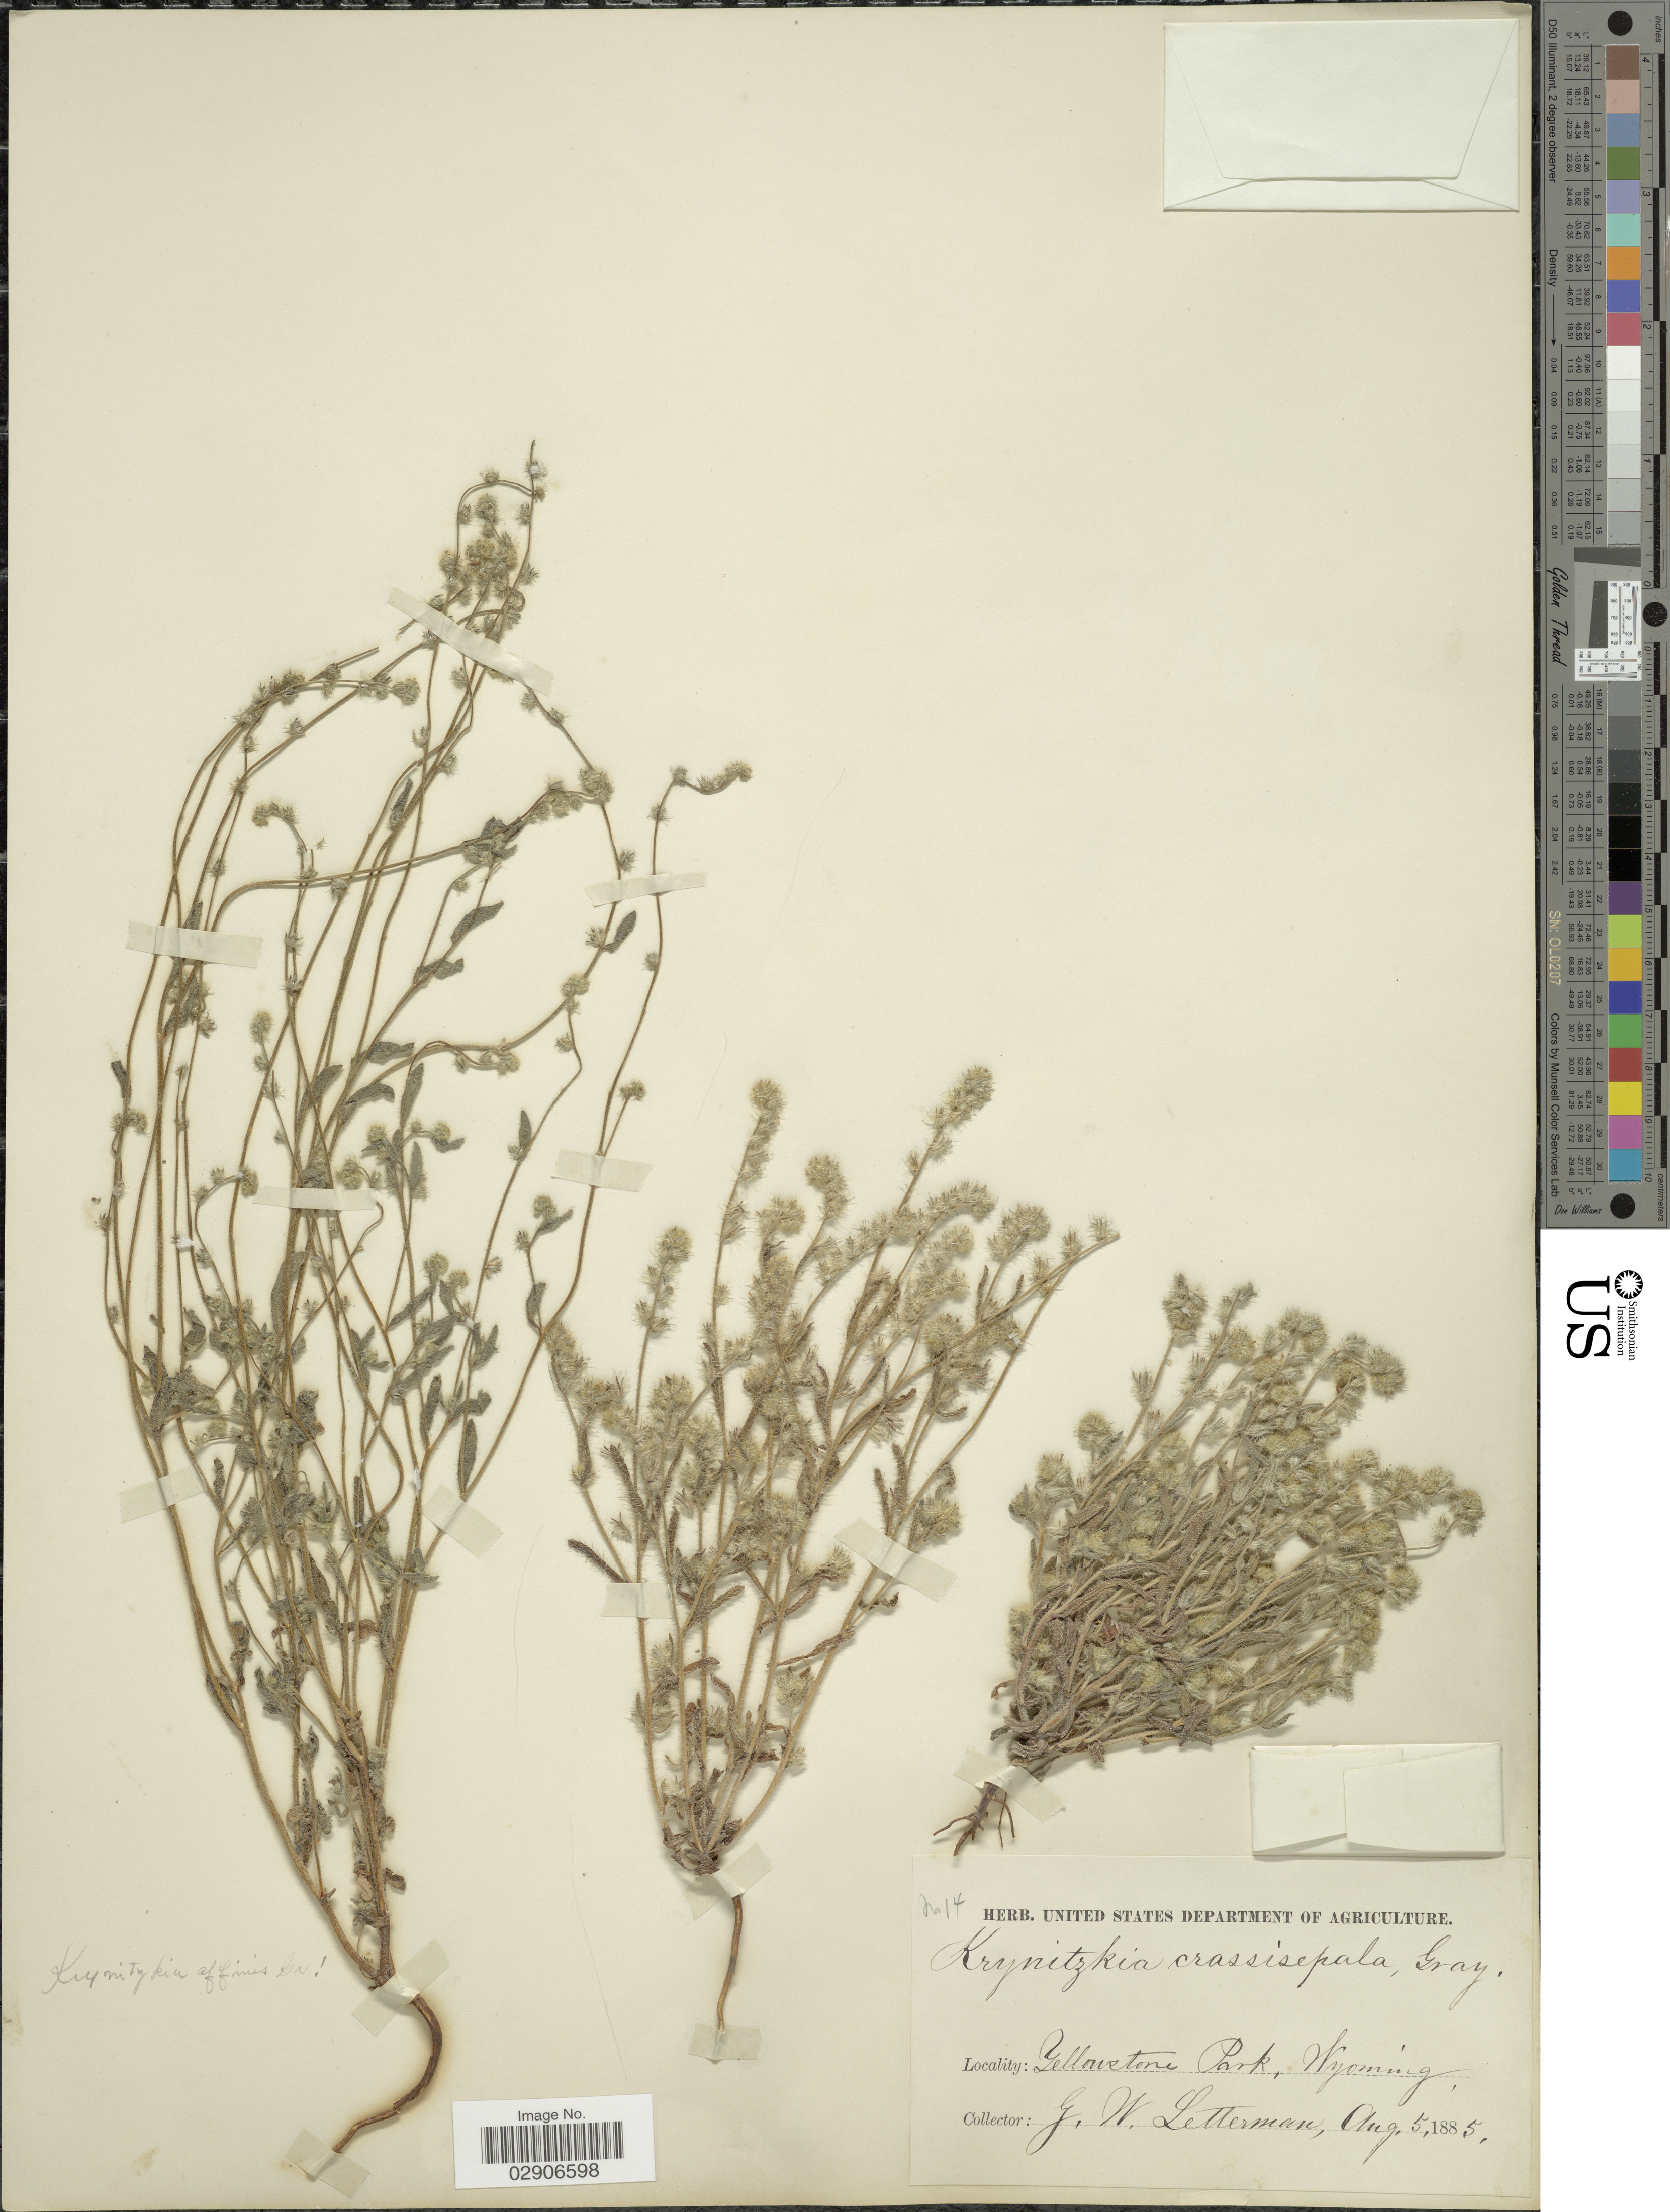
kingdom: Plantae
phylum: Tracheophyta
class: Magnoliopsida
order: Boraginales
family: Boraginaceae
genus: Cryptantha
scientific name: Cryptantha affinis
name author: (A. Gray) Greene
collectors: G. W. Letterman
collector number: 14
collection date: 1885-08-05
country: United States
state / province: Wyoming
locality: Yellowstone Park, Wyoming.